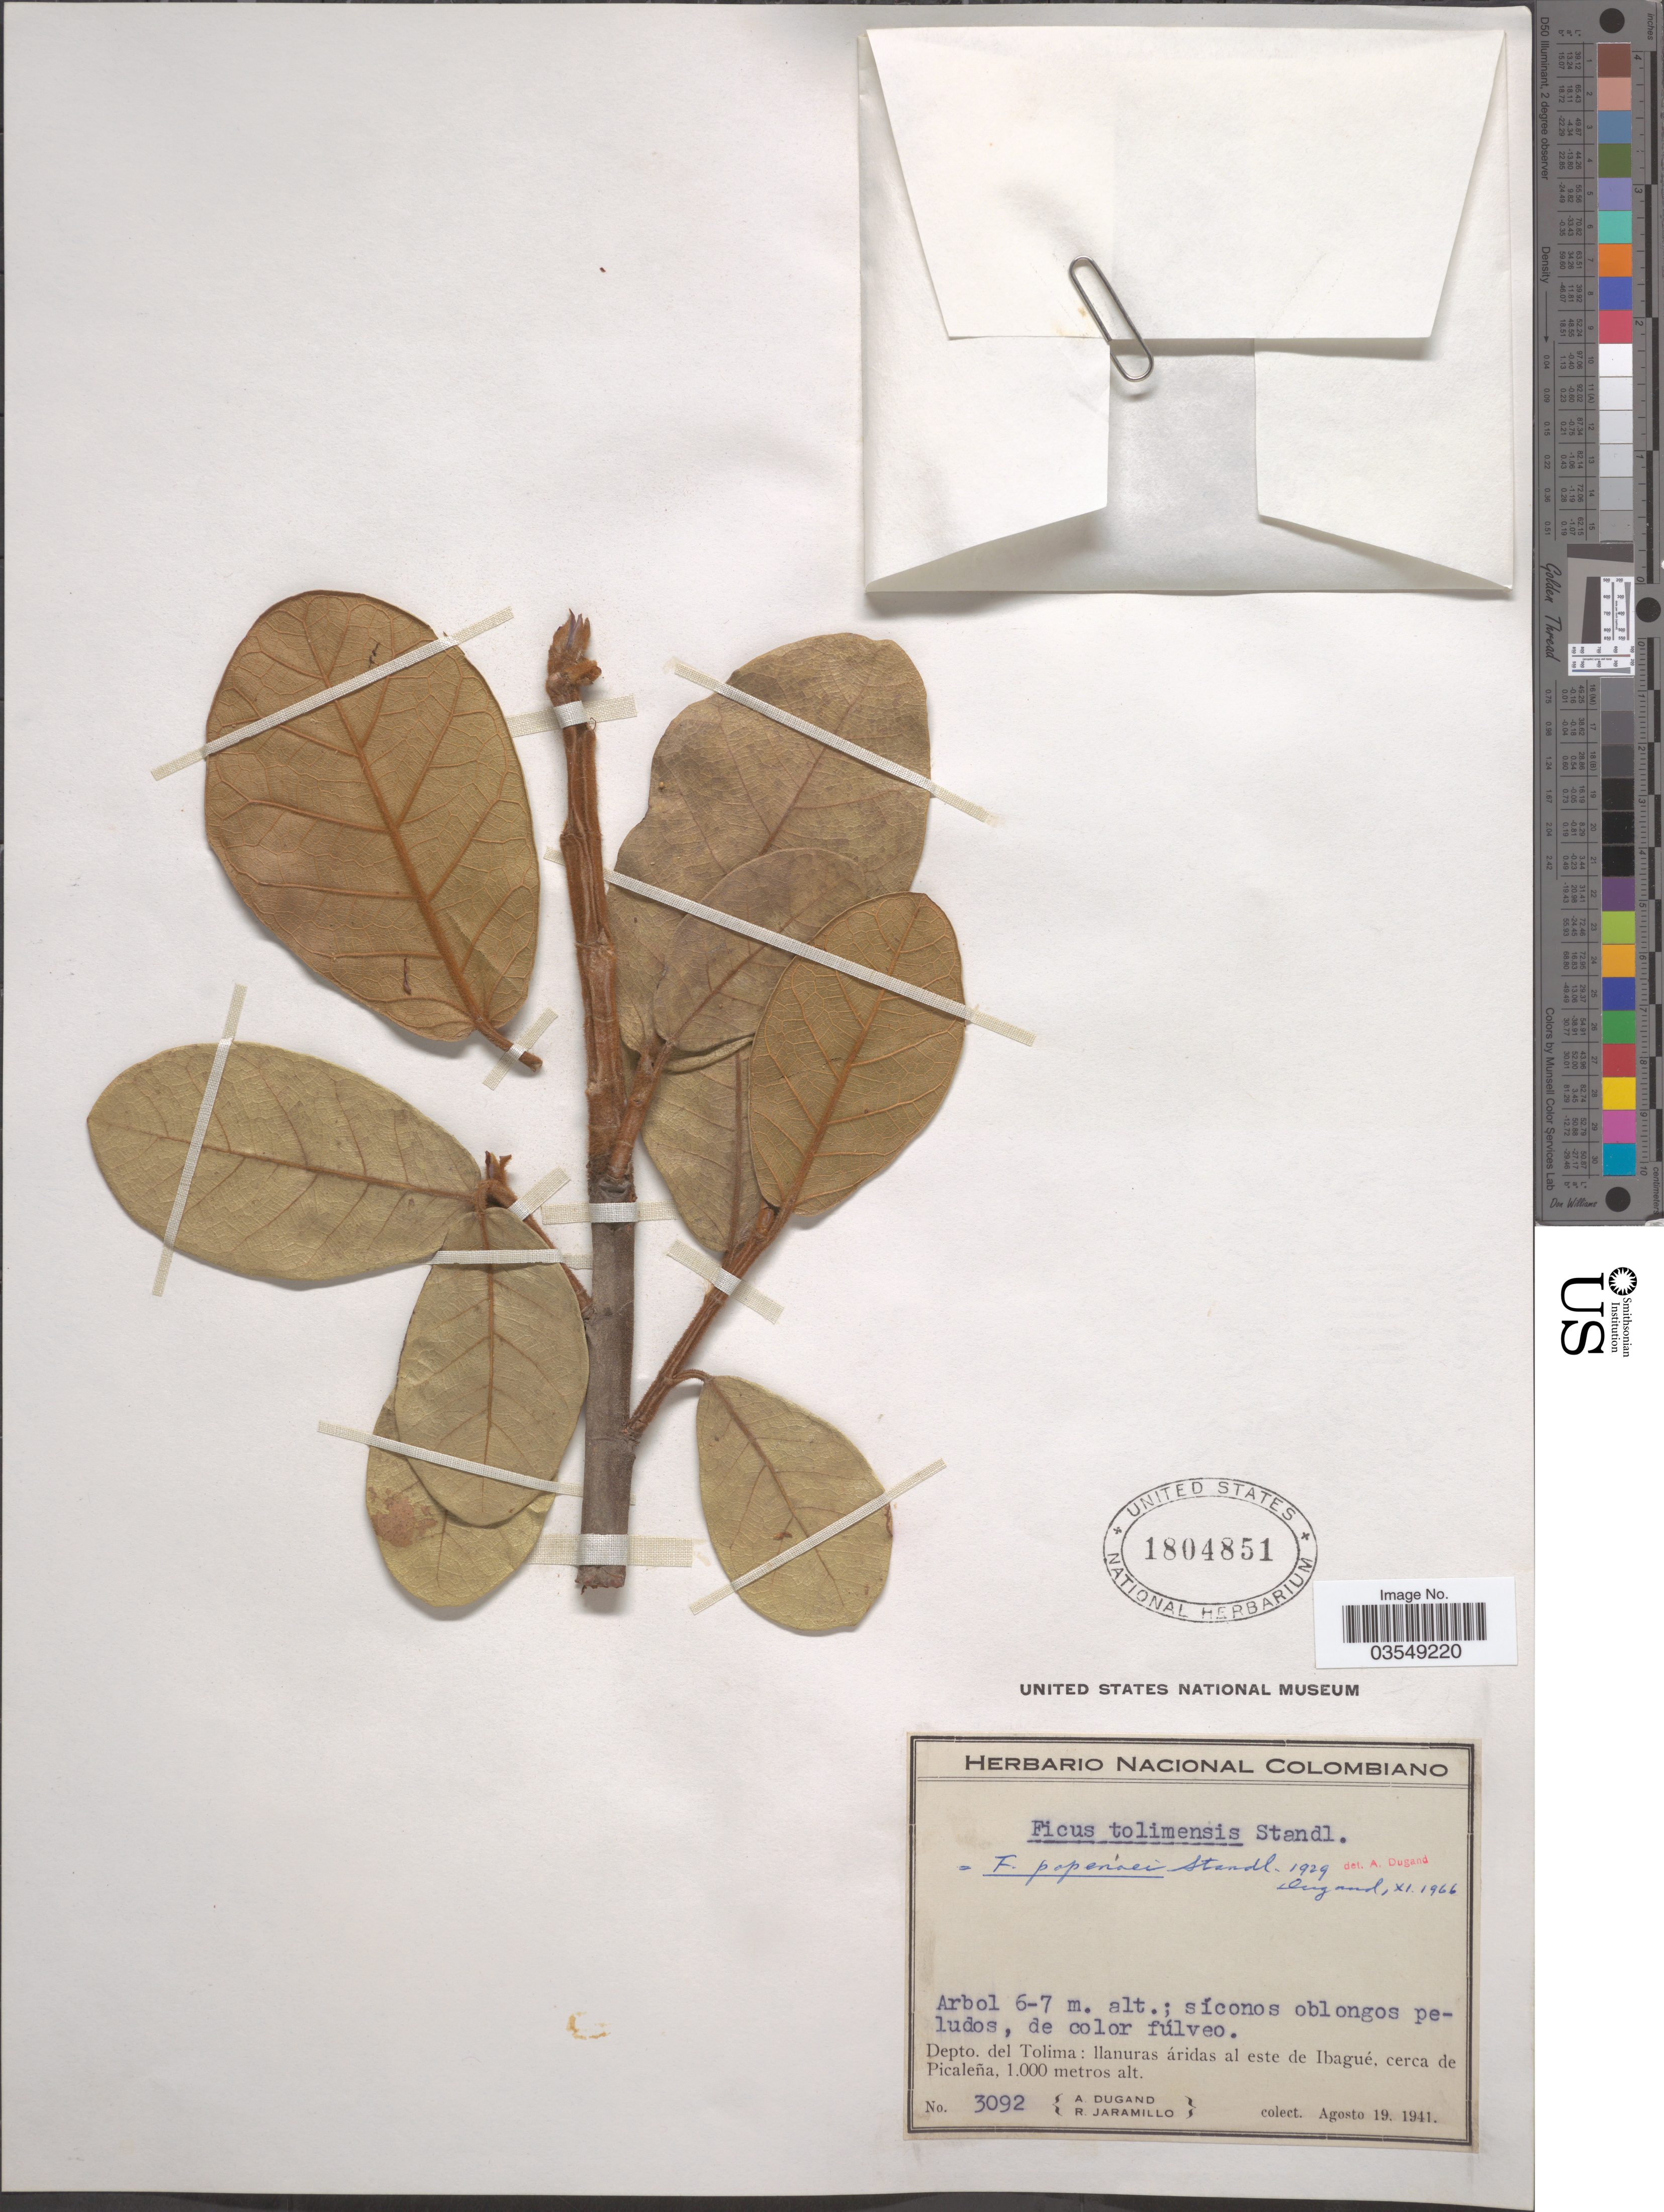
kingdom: Plantae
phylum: Tracheophyta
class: Magnoliopsida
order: Rosales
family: Moraceae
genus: Ficus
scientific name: Ficus popenoei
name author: Standl.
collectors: A. Dugand & R. Jaramillo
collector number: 3092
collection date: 1941-08-19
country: Colombia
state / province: Tolima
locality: Depto. del Tolima: llanuras áridas al este de Ibagué, cerca de Picaleña.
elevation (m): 1000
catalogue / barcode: US 1804851